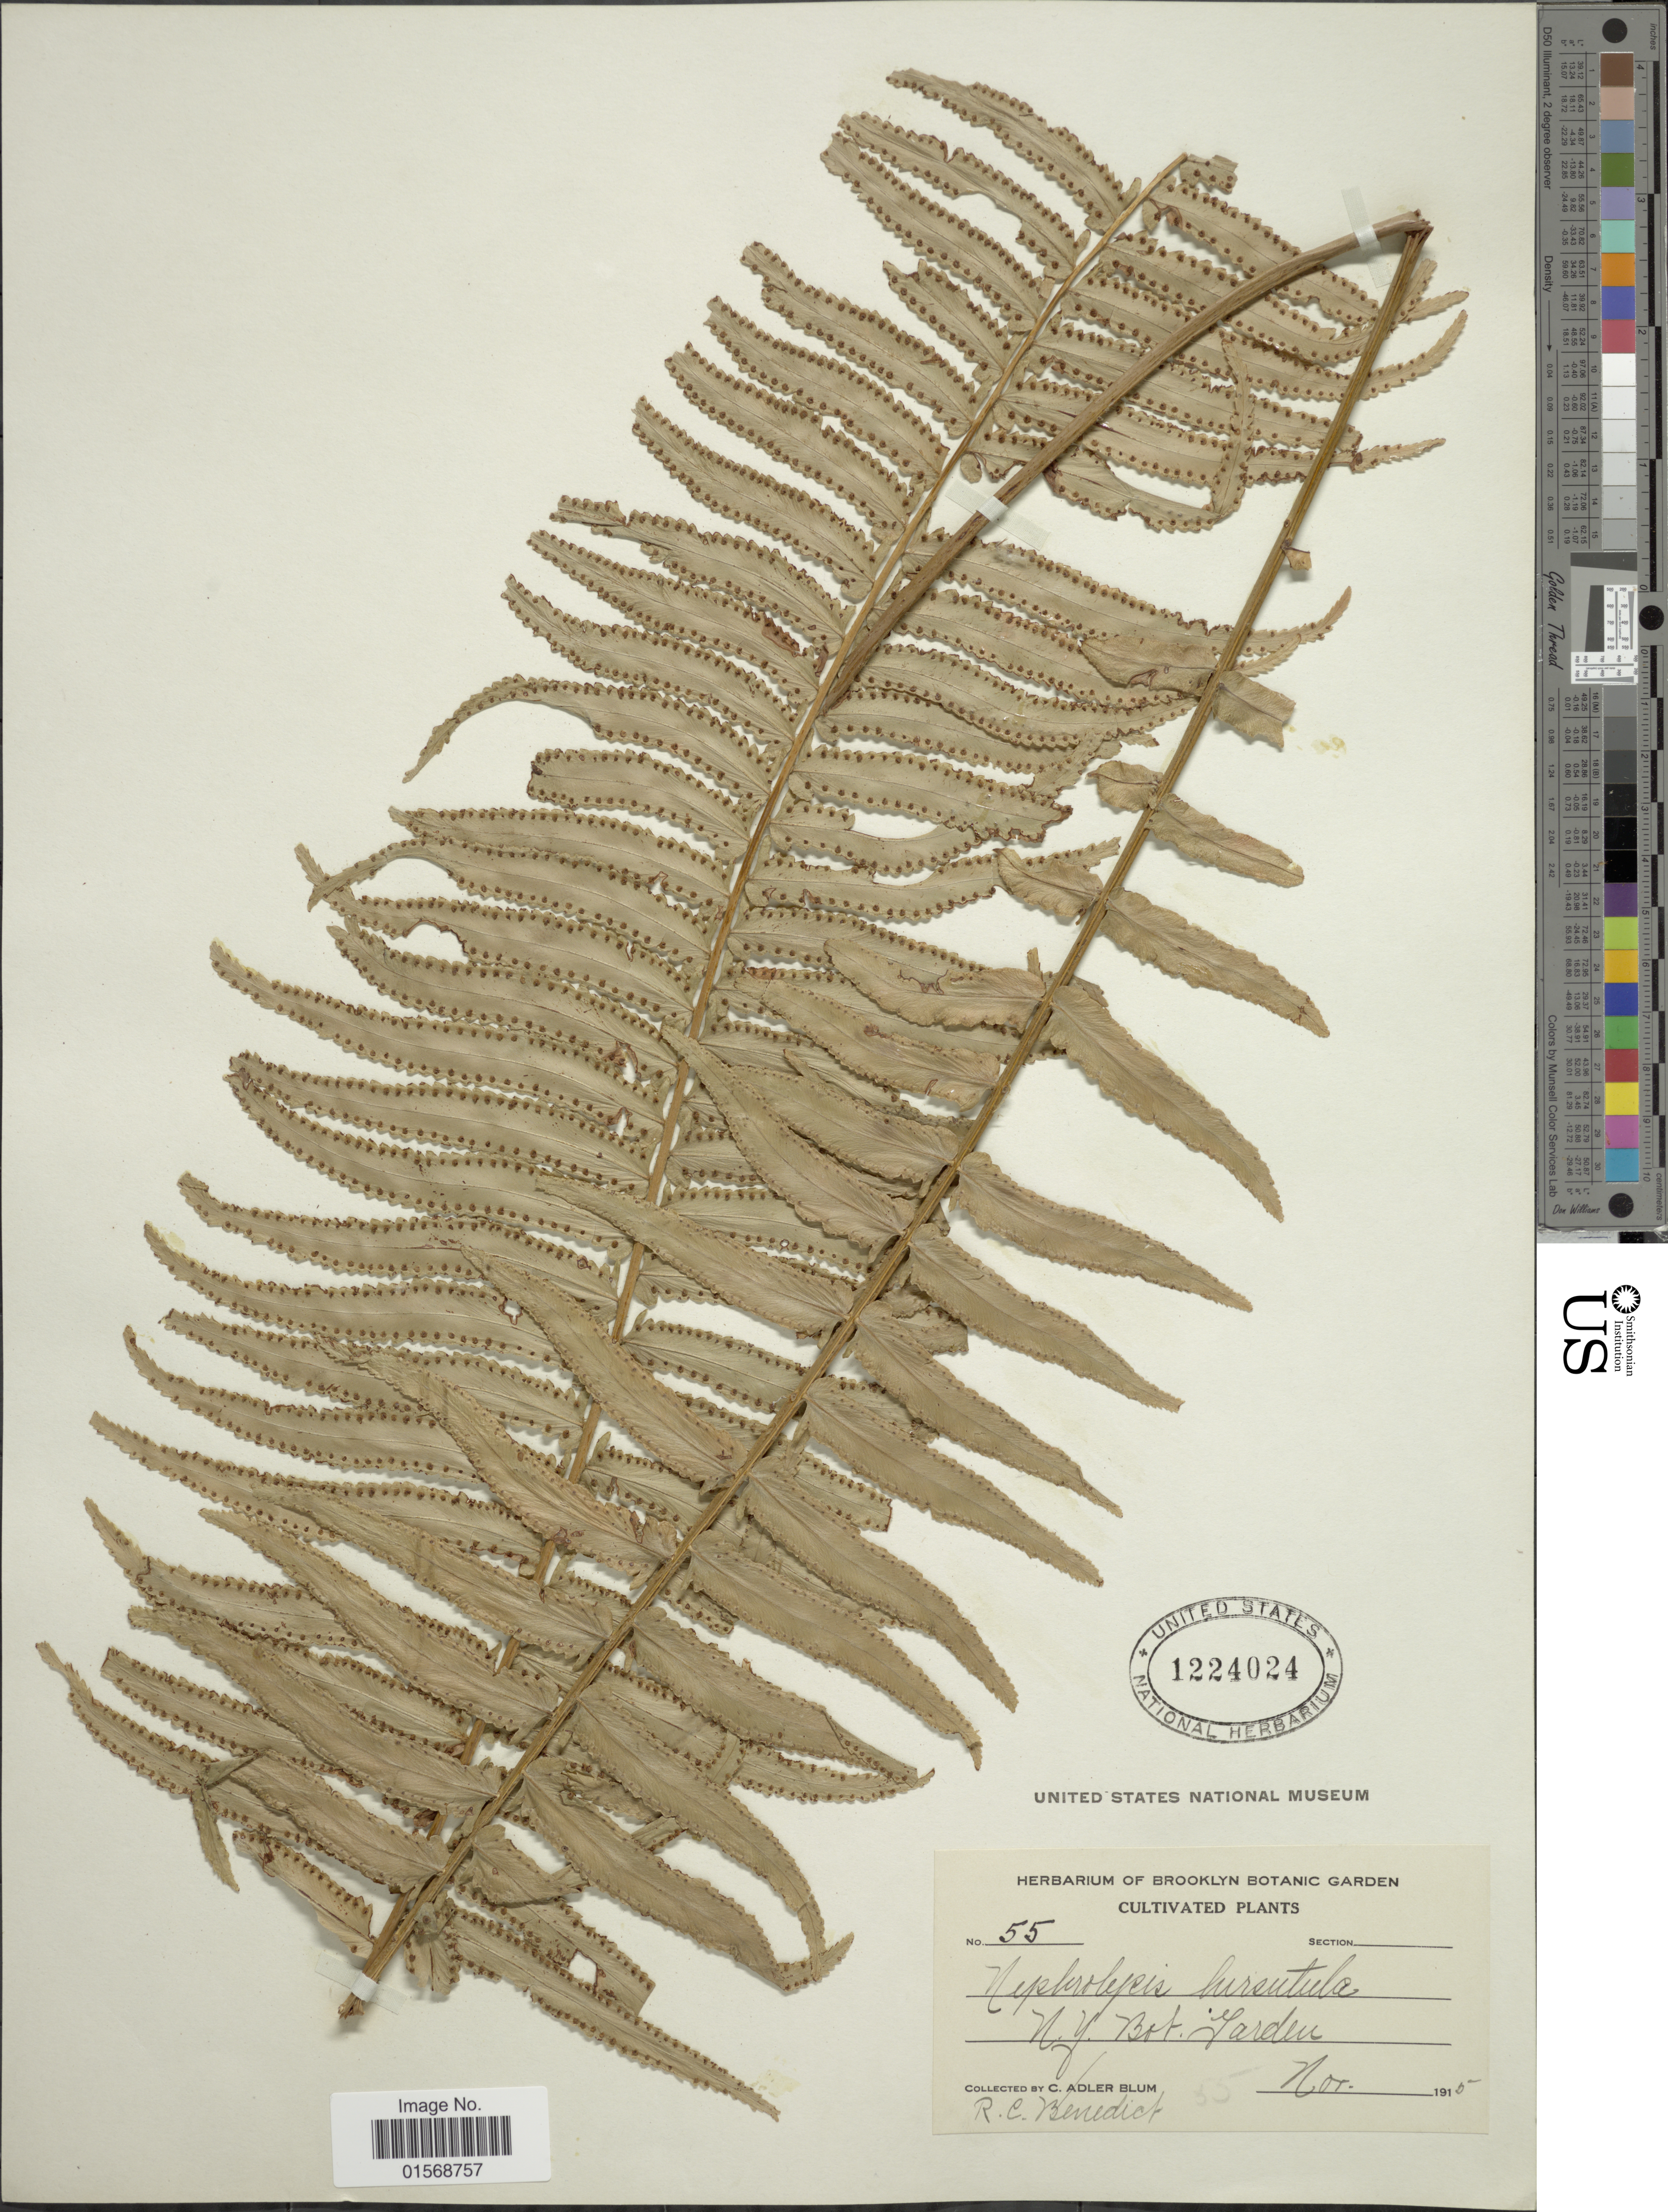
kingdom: Plantae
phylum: Tracheophyta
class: Polypodiopsida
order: Polypodiales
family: Nephrolepidaceae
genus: Nephrolepis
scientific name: Nephrolepis hirsutula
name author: (G. Forst.) C. Presl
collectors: R. C. Benedict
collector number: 55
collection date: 1915-11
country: United States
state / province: New York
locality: N.Y. Garden.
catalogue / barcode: US 1224024